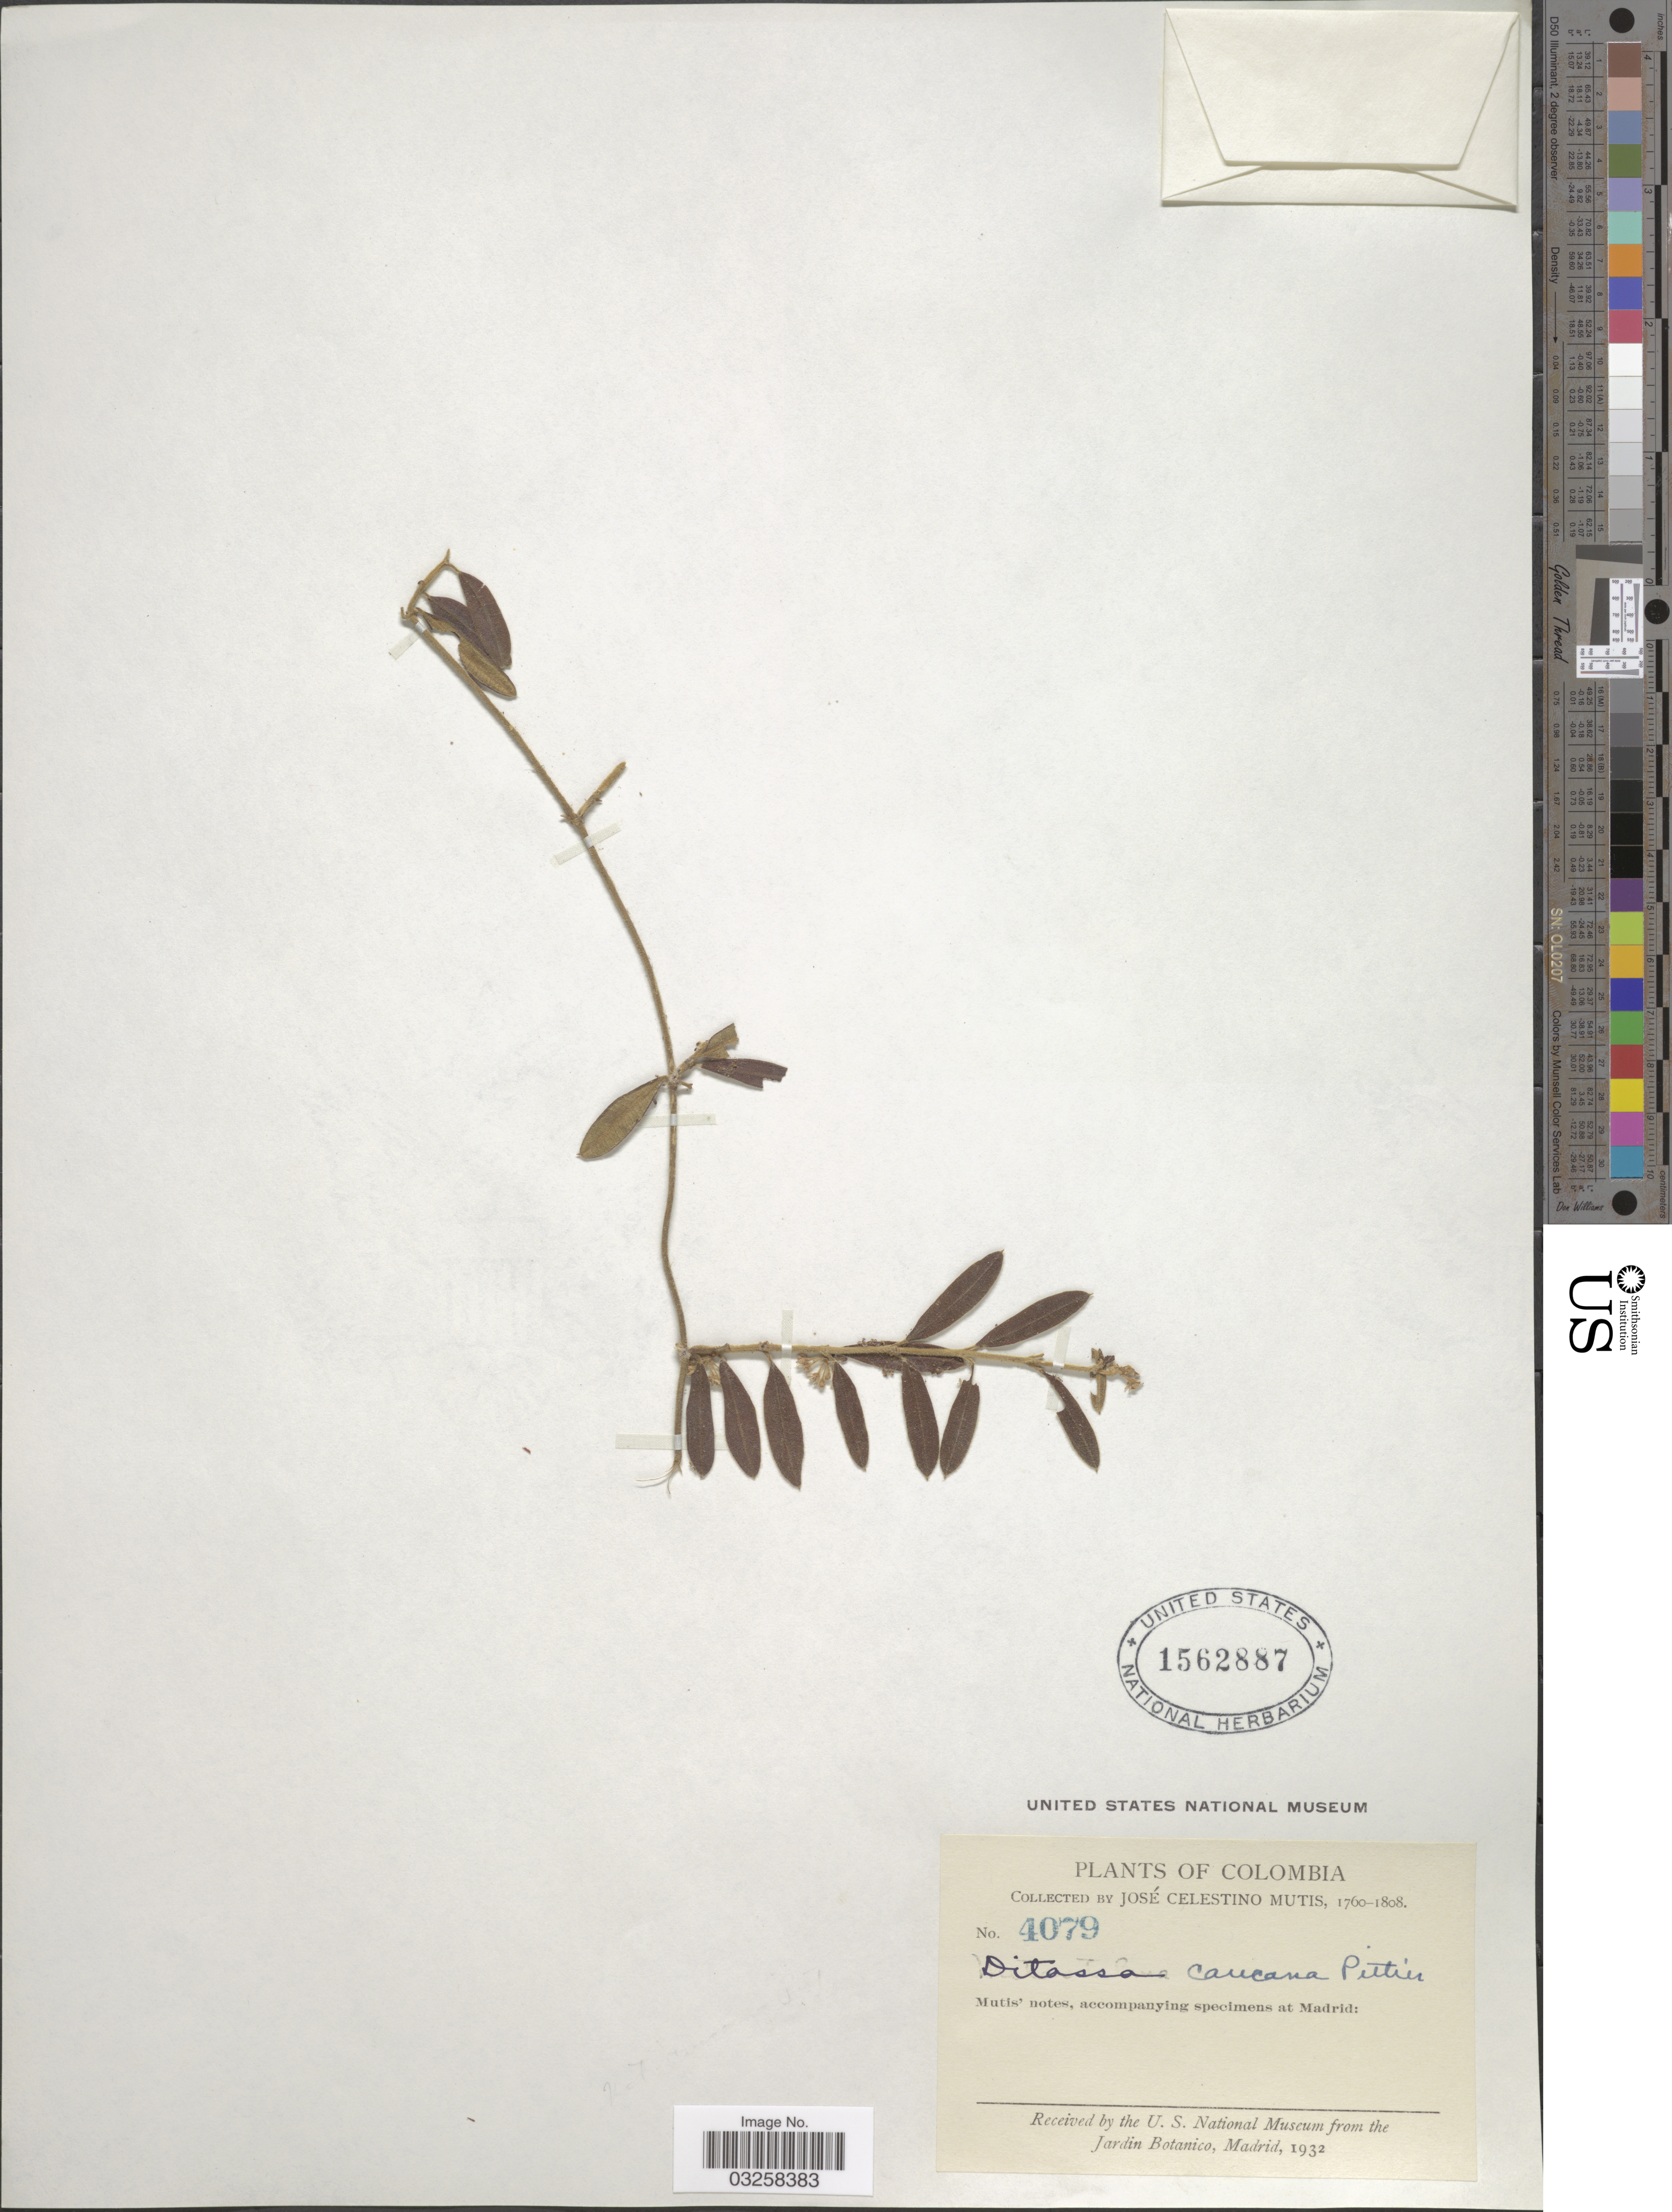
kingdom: Plantae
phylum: Tracheophyta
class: Magnoliopsida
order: Gentianales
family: Apocynaceae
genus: Ditassa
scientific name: Ditassa caucana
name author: Pittier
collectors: J. C. B. Mutis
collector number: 4079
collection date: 1760/1808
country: Colombia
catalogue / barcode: US 1562887